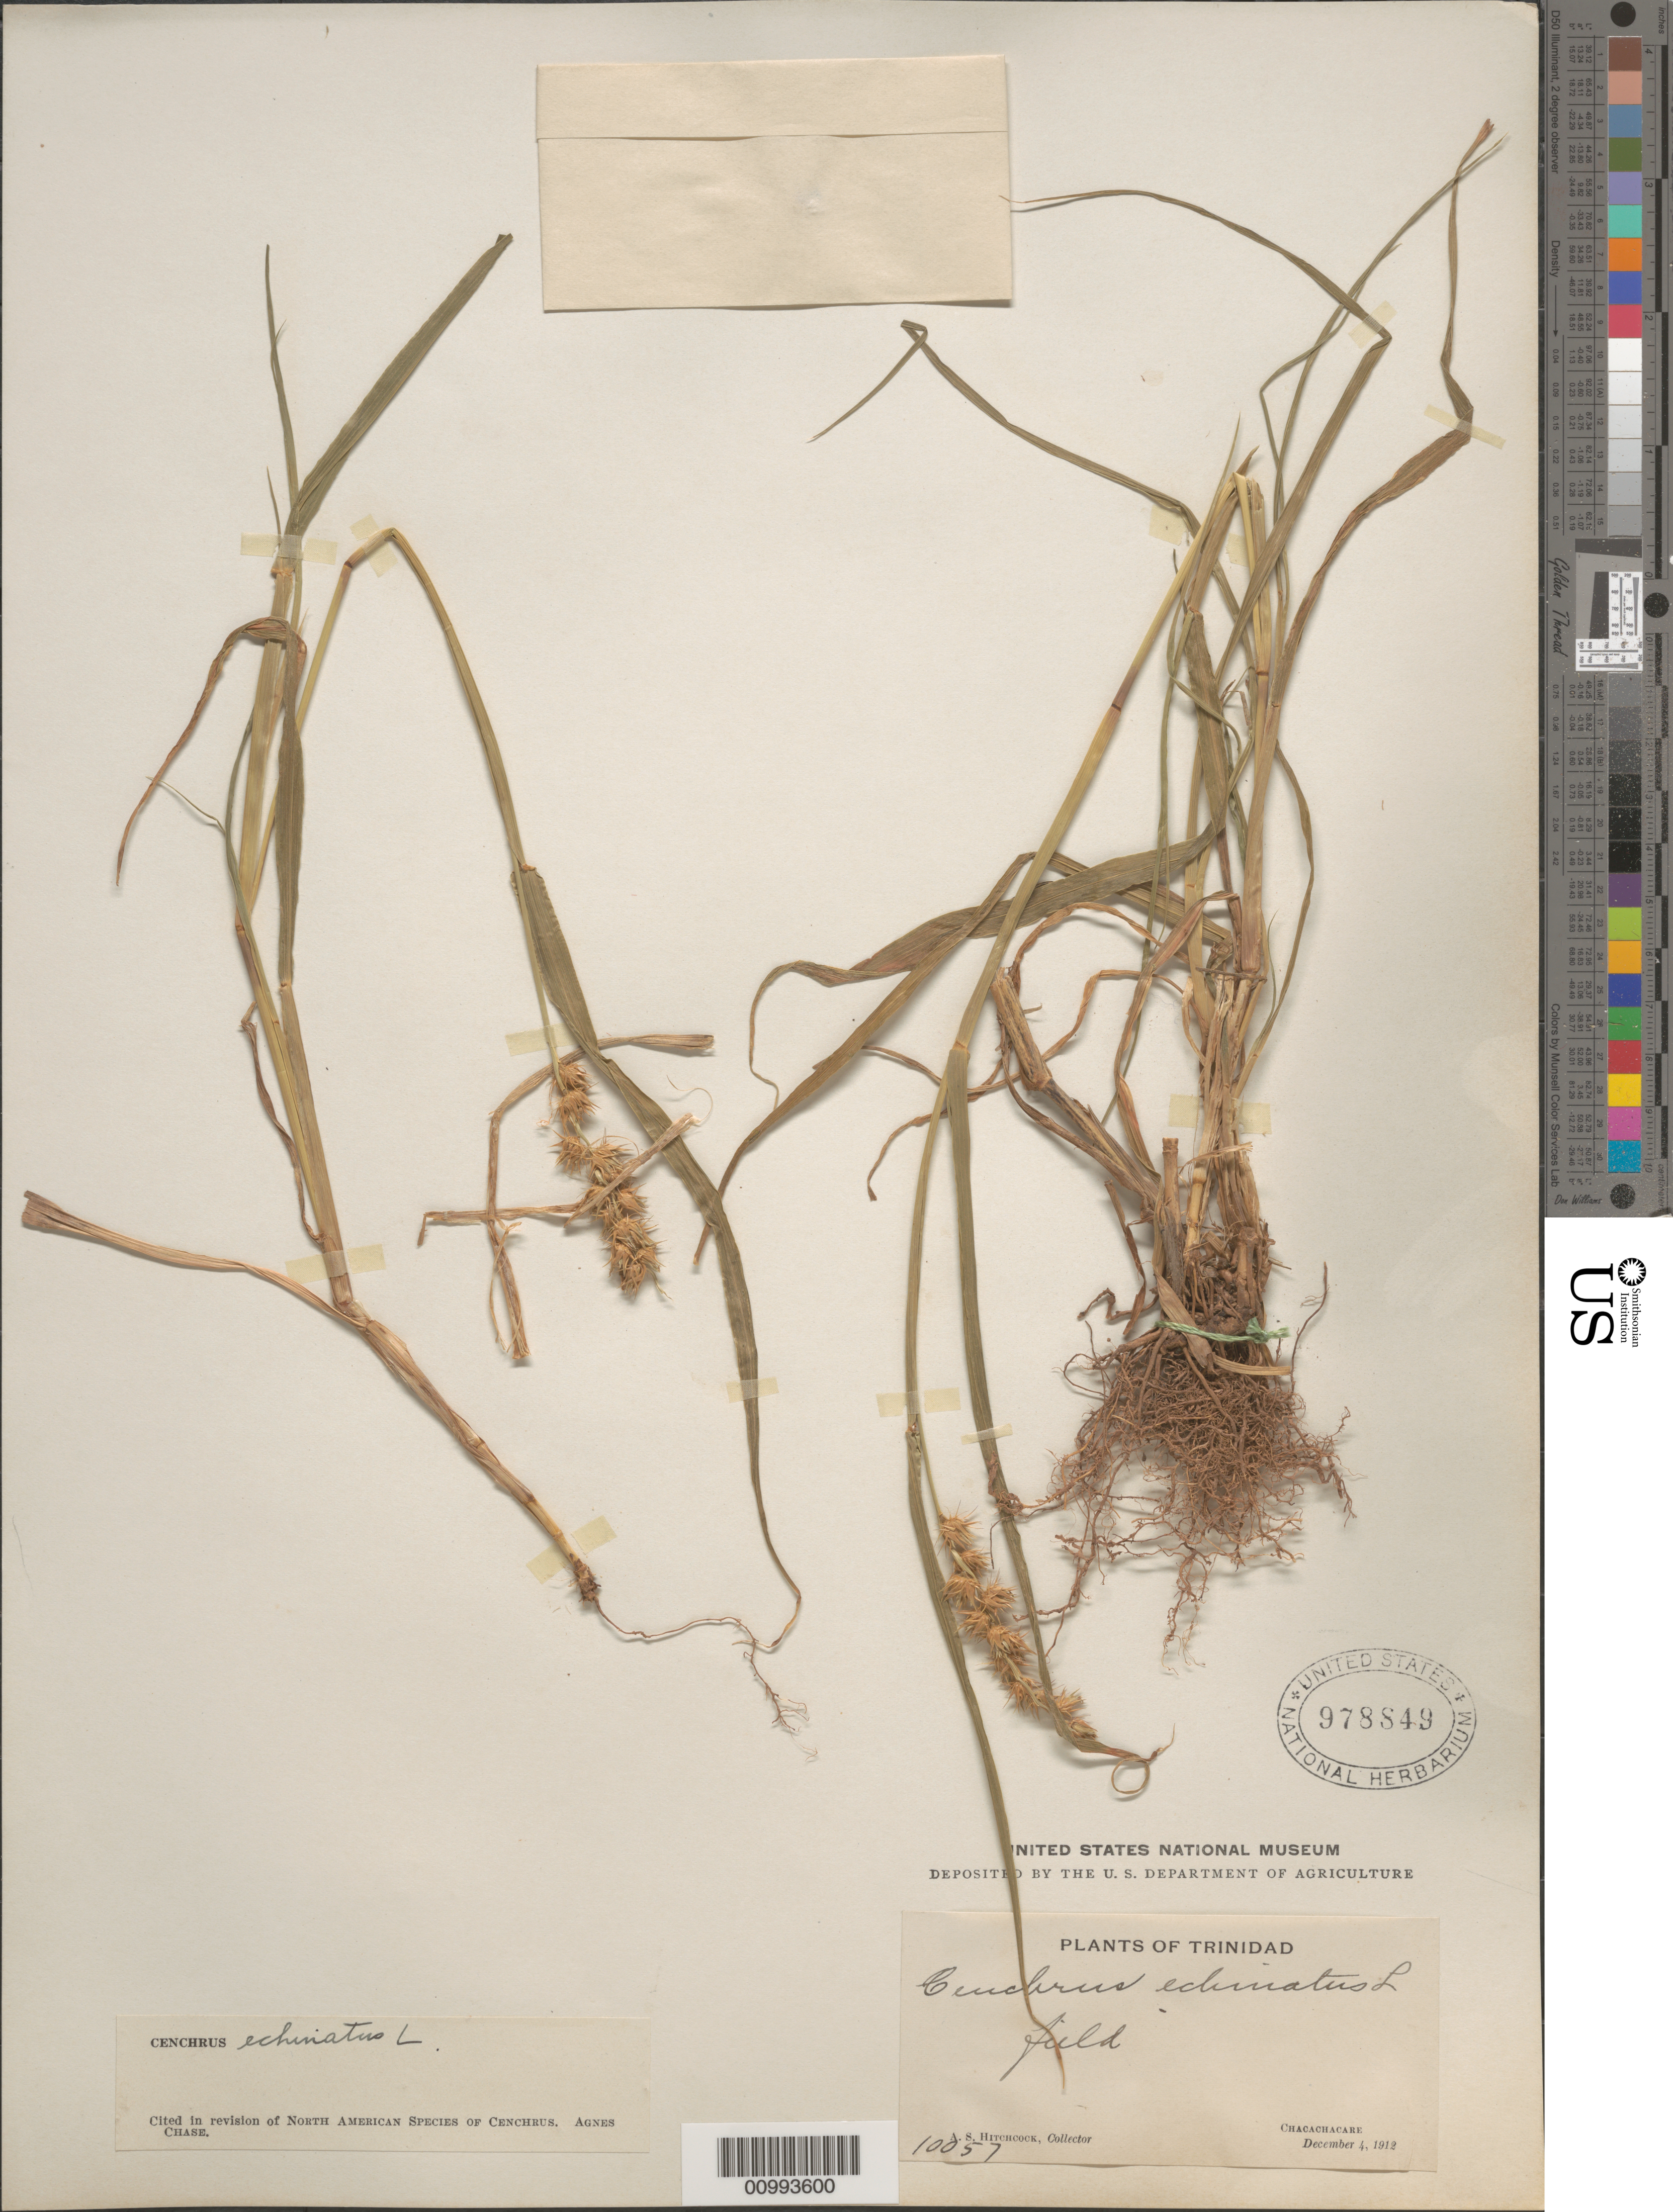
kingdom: Plantae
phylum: Tracheophyta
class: Liliopsida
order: Poales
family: Poaceae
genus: Cenchrus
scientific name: Cenchrus echinatus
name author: L.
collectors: A. S. Hitchcock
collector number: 10057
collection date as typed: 04 Dec 1912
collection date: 1912-12-04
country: Trinidad and Tobago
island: Chacachacare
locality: Chacachacare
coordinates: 0 N, 0 E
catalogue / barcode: US 978849